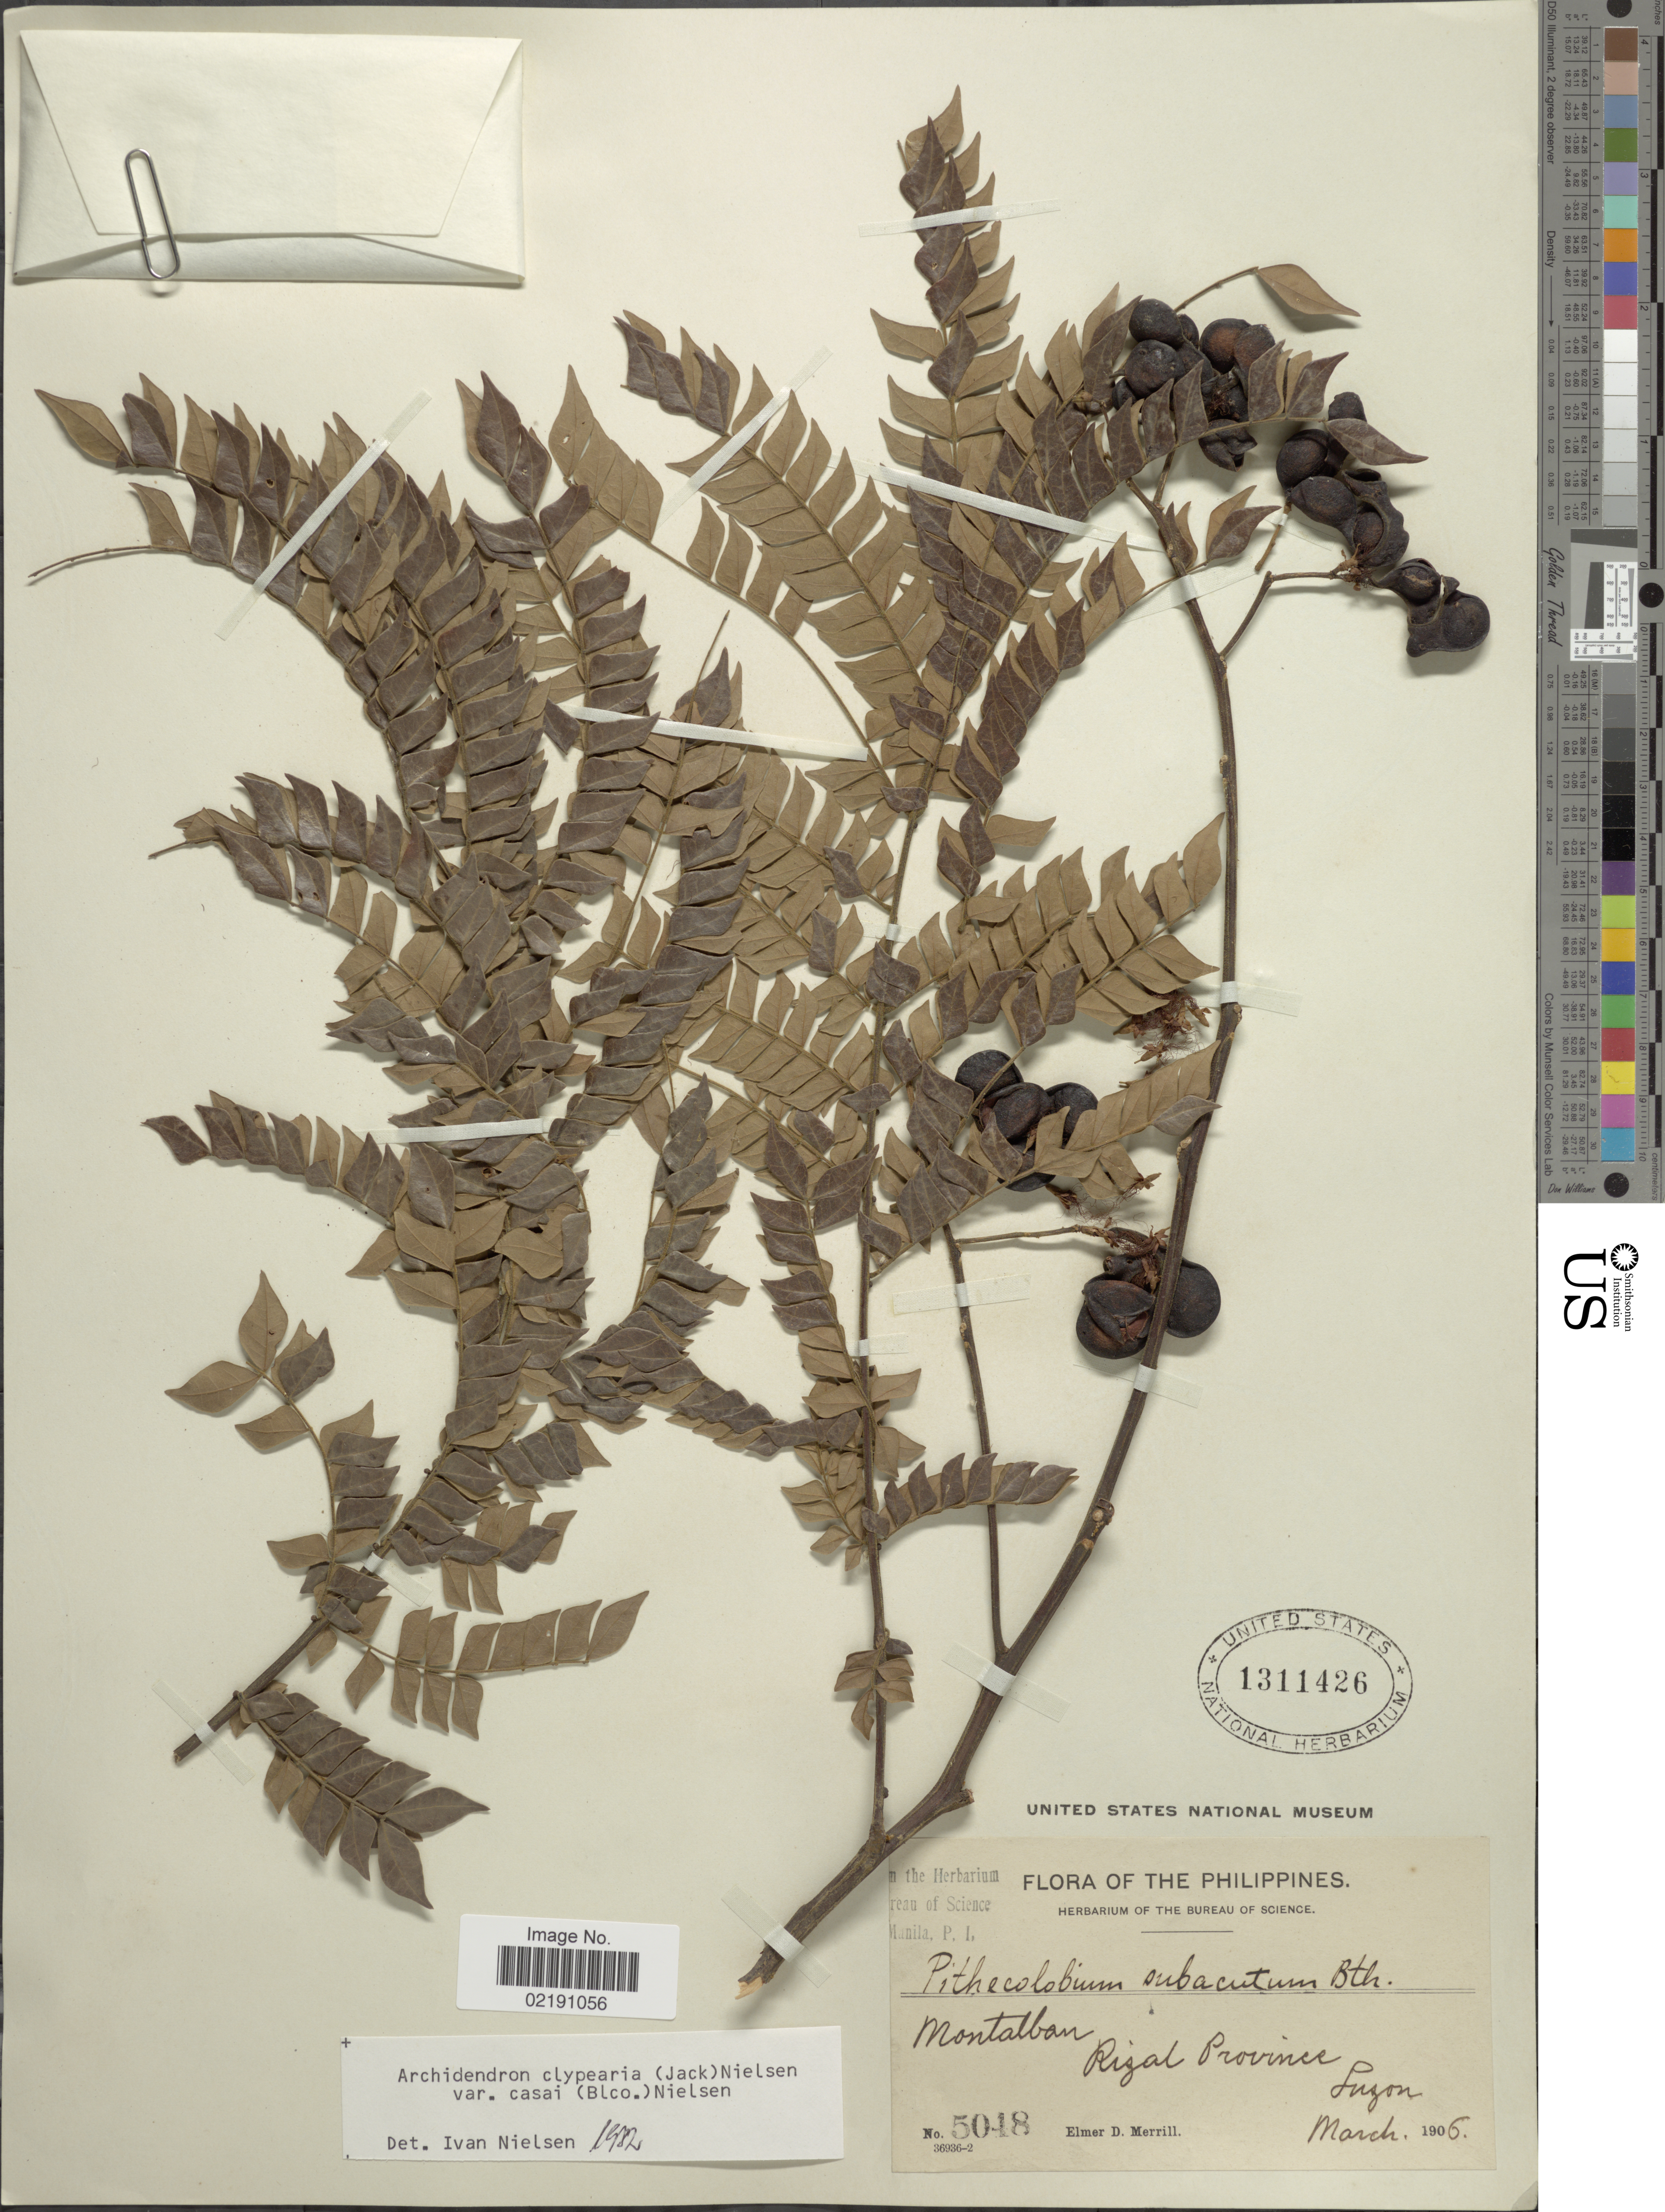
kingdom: Plantae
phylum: Tracheophyta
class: Magnoliopsida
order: Fabales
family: Fabaceae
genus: Archidendron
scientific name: Archidendron clypearia var. casai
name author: (Blanco) I.C. Nielsen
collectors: E. D. Merrill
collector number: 5048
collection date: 1906-03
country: Philippines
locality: Montalban, Rizal Province, Luzon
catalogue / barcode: US 1311426